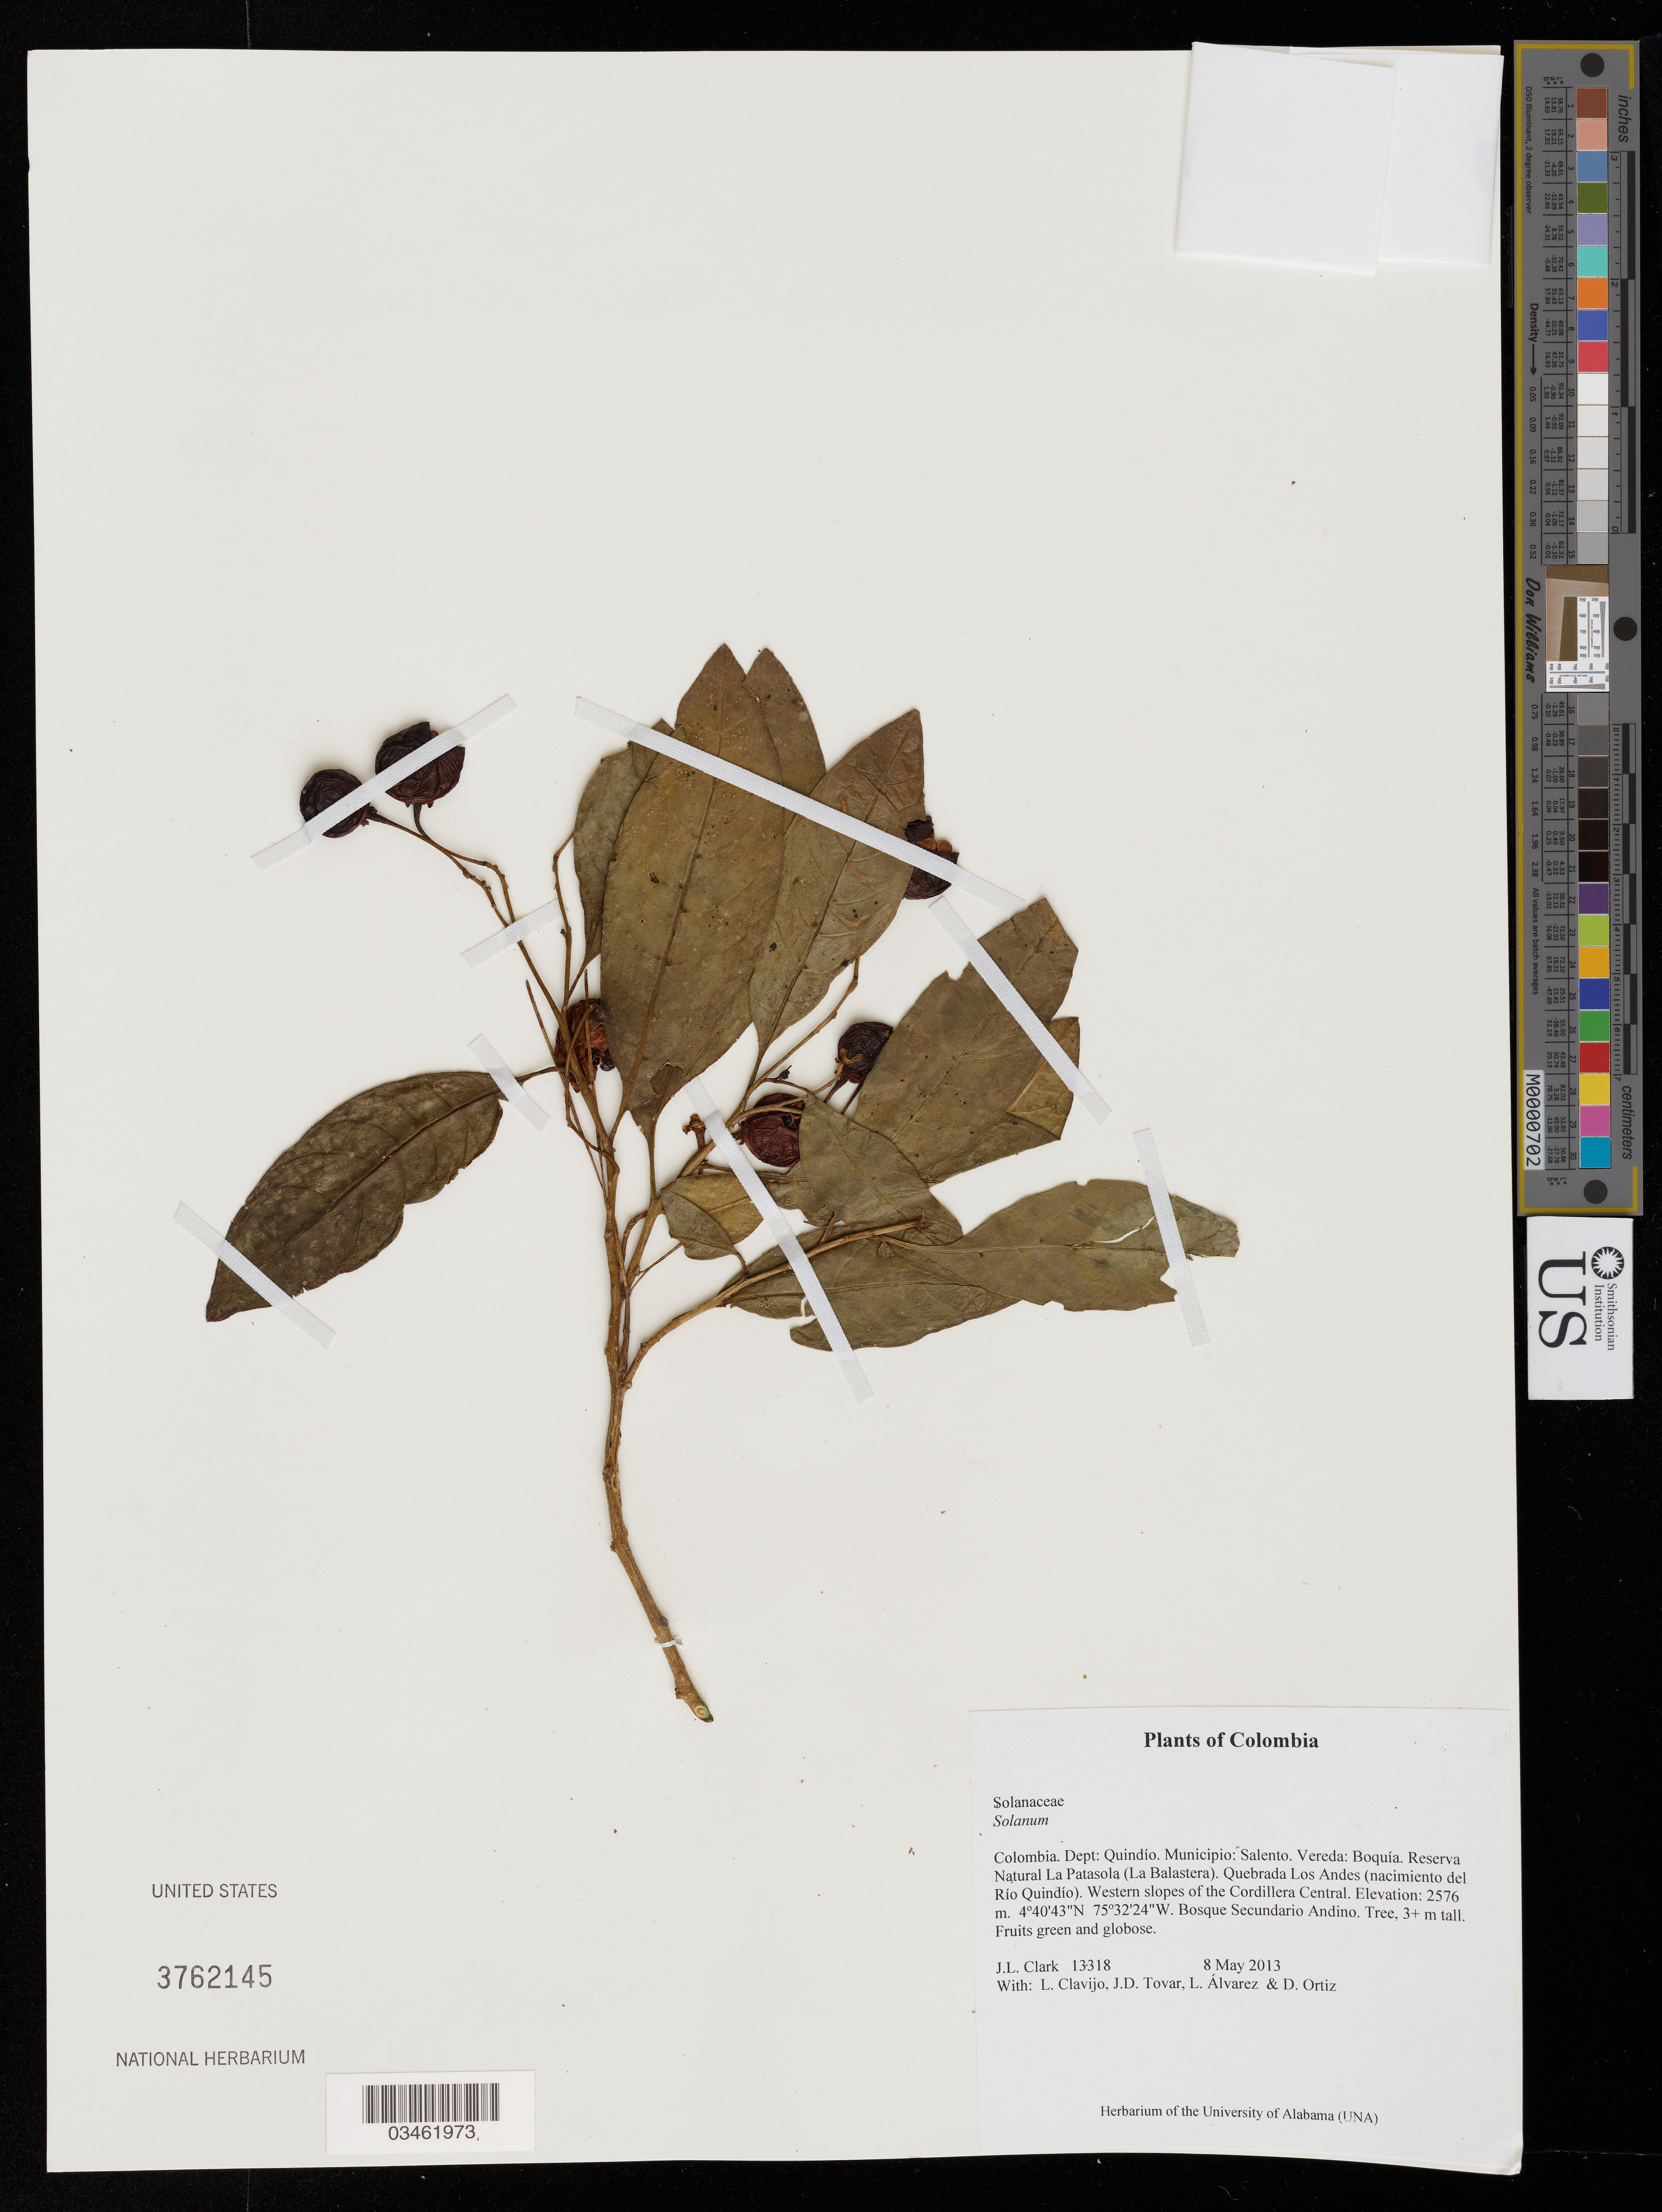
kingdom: Plantae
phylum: Tracheophyta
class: Magnoliopsida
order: Solanales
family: Solanaceae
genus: Solanum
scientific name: Solanum (Leptostemonum) sp.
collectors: J. L. Clark, L. Clavijo, J. Tovar, L. Alvarez & D. Ortiz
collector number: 13318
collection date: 2013-05-08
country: Colombia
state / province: Quindío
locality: Dept: Quindío. Municipio: Salento. Vereda: Boquía. Reserva Natural La Patasola (La Balastera). Quebrada Los Andes (nacimiento del Río Quindío). Western slopes of the Cordillera Central.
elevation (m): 2576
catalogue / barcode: US 3762145